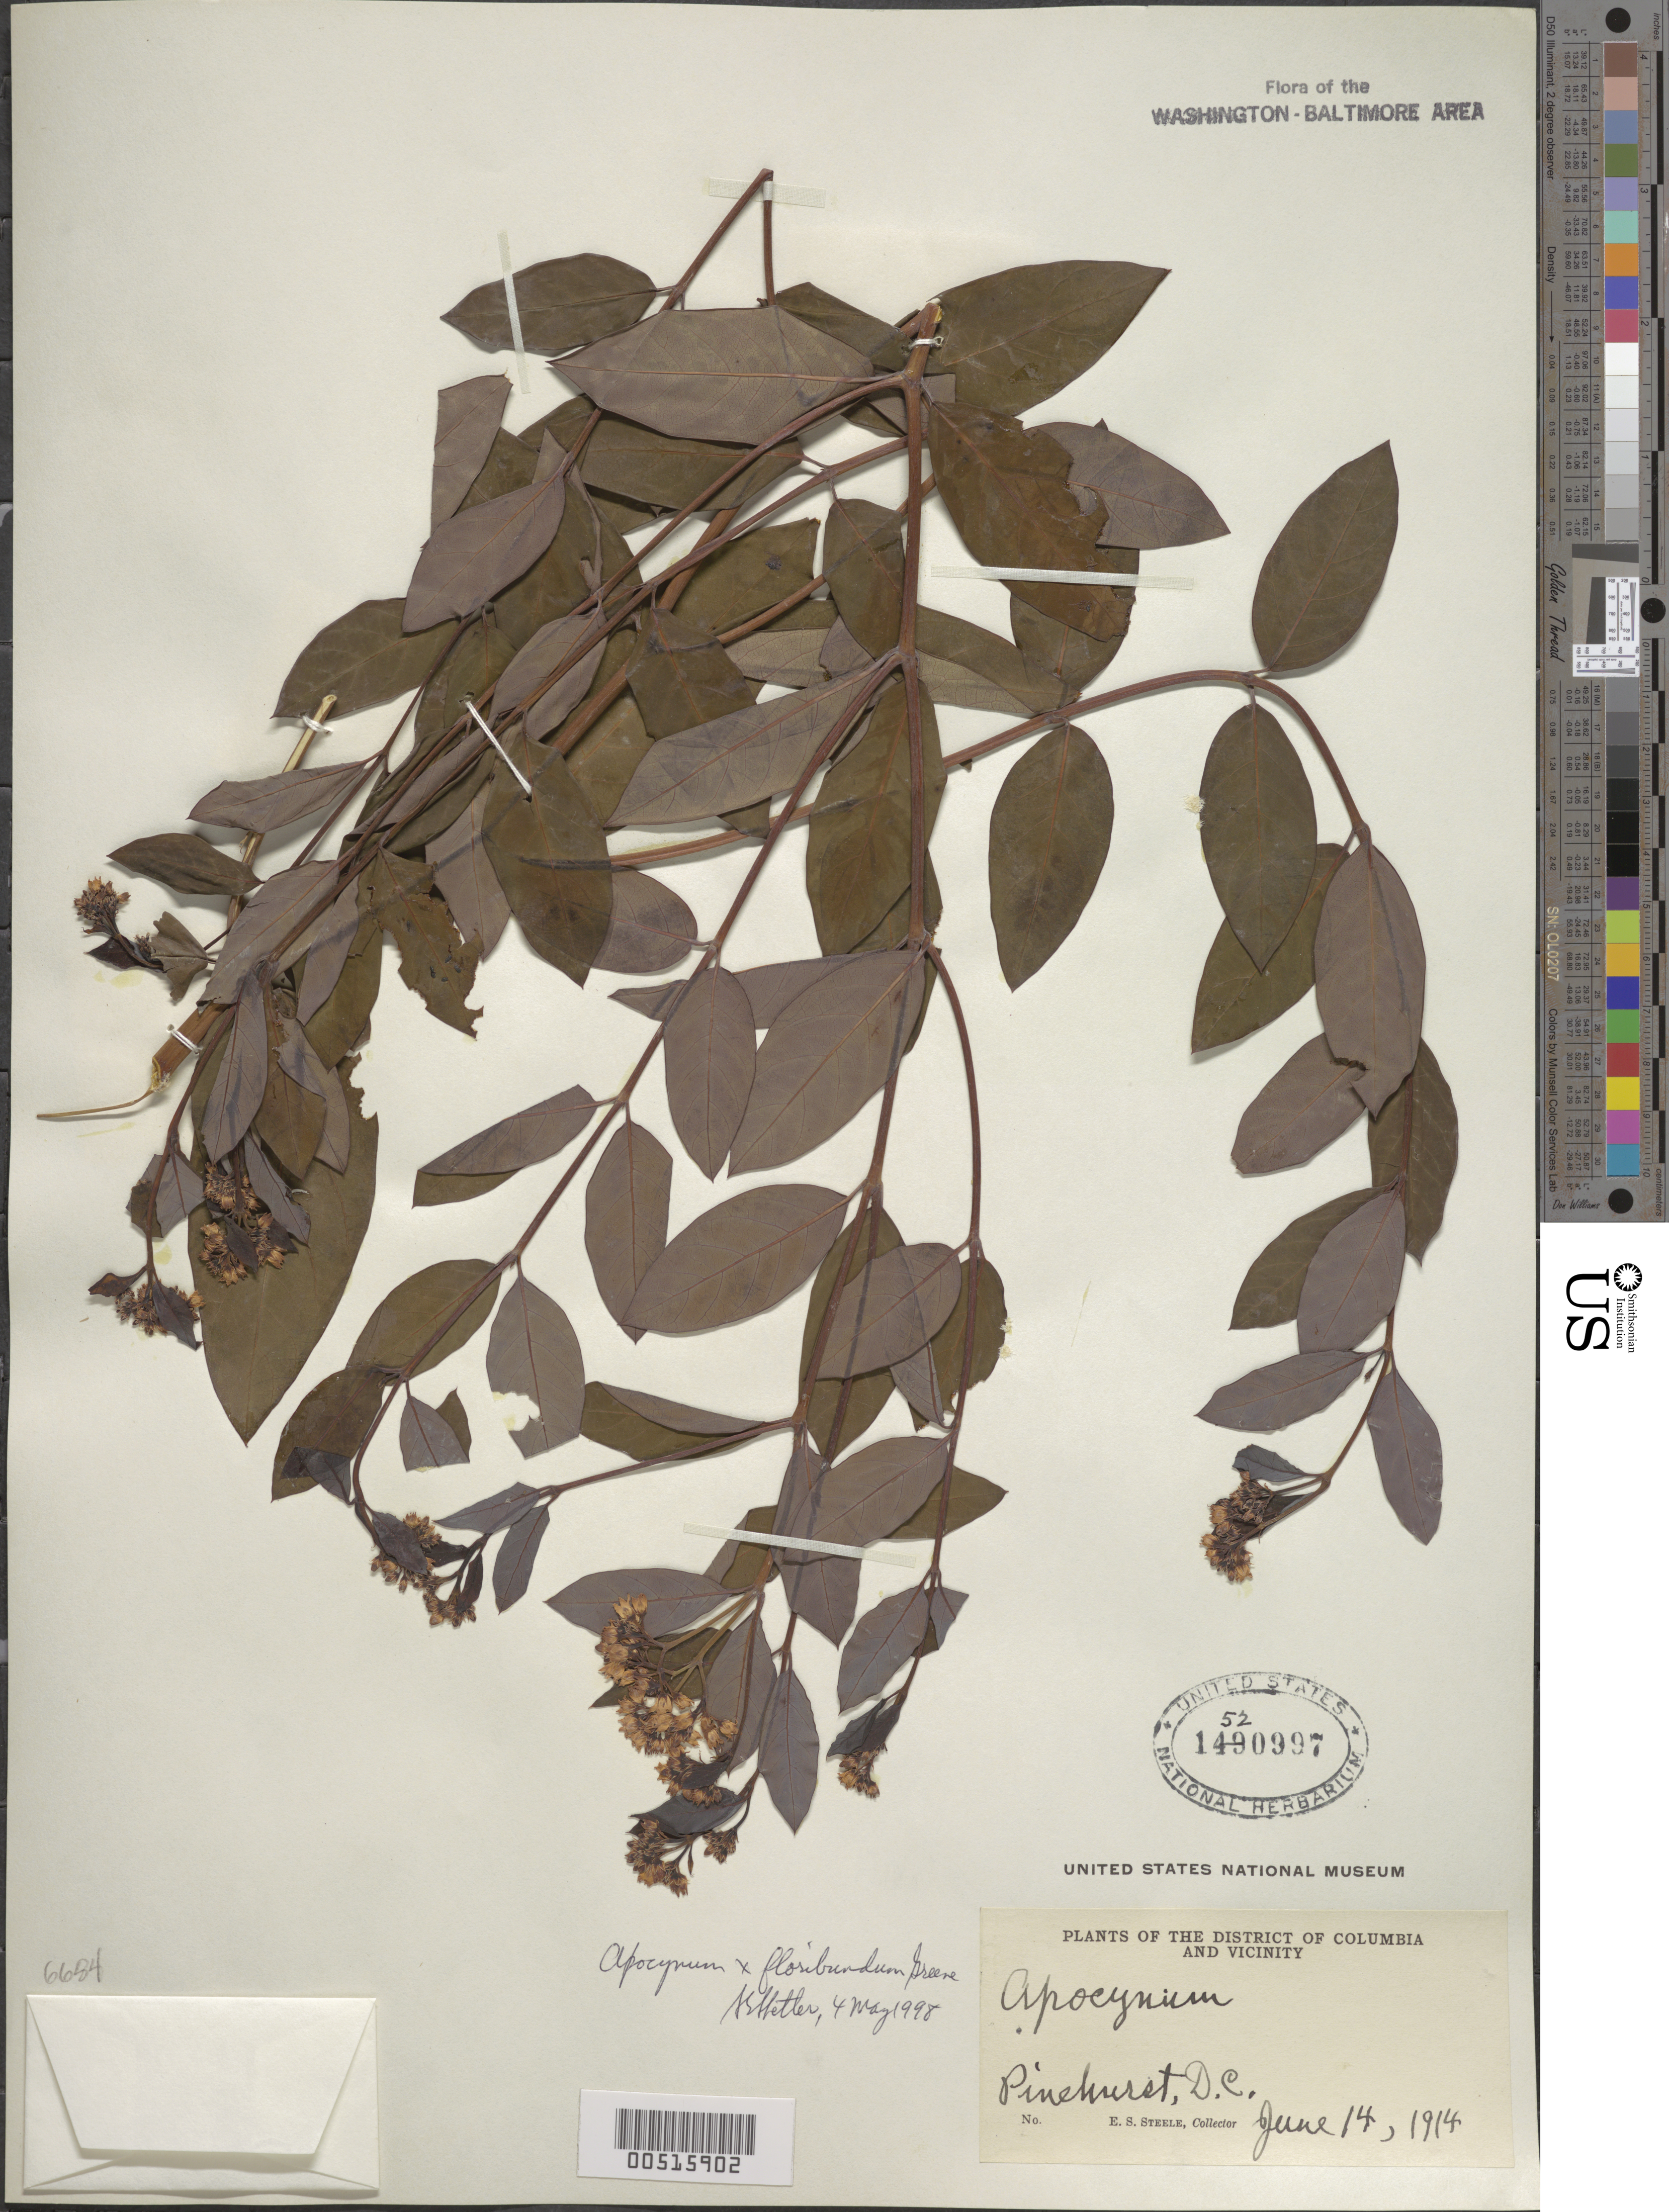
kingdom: Plantae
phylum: Tracheophyta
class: Magnoliopsida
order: Gentianales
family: Apocynaceae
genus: Apocynum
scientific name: Apocynum x floribundum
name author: Greene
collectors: E. Steele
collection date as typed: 14 Jun 1914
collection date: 1914-06-14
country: United States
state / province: District of Columbia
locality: Pinehurst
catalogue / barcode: US 1520997